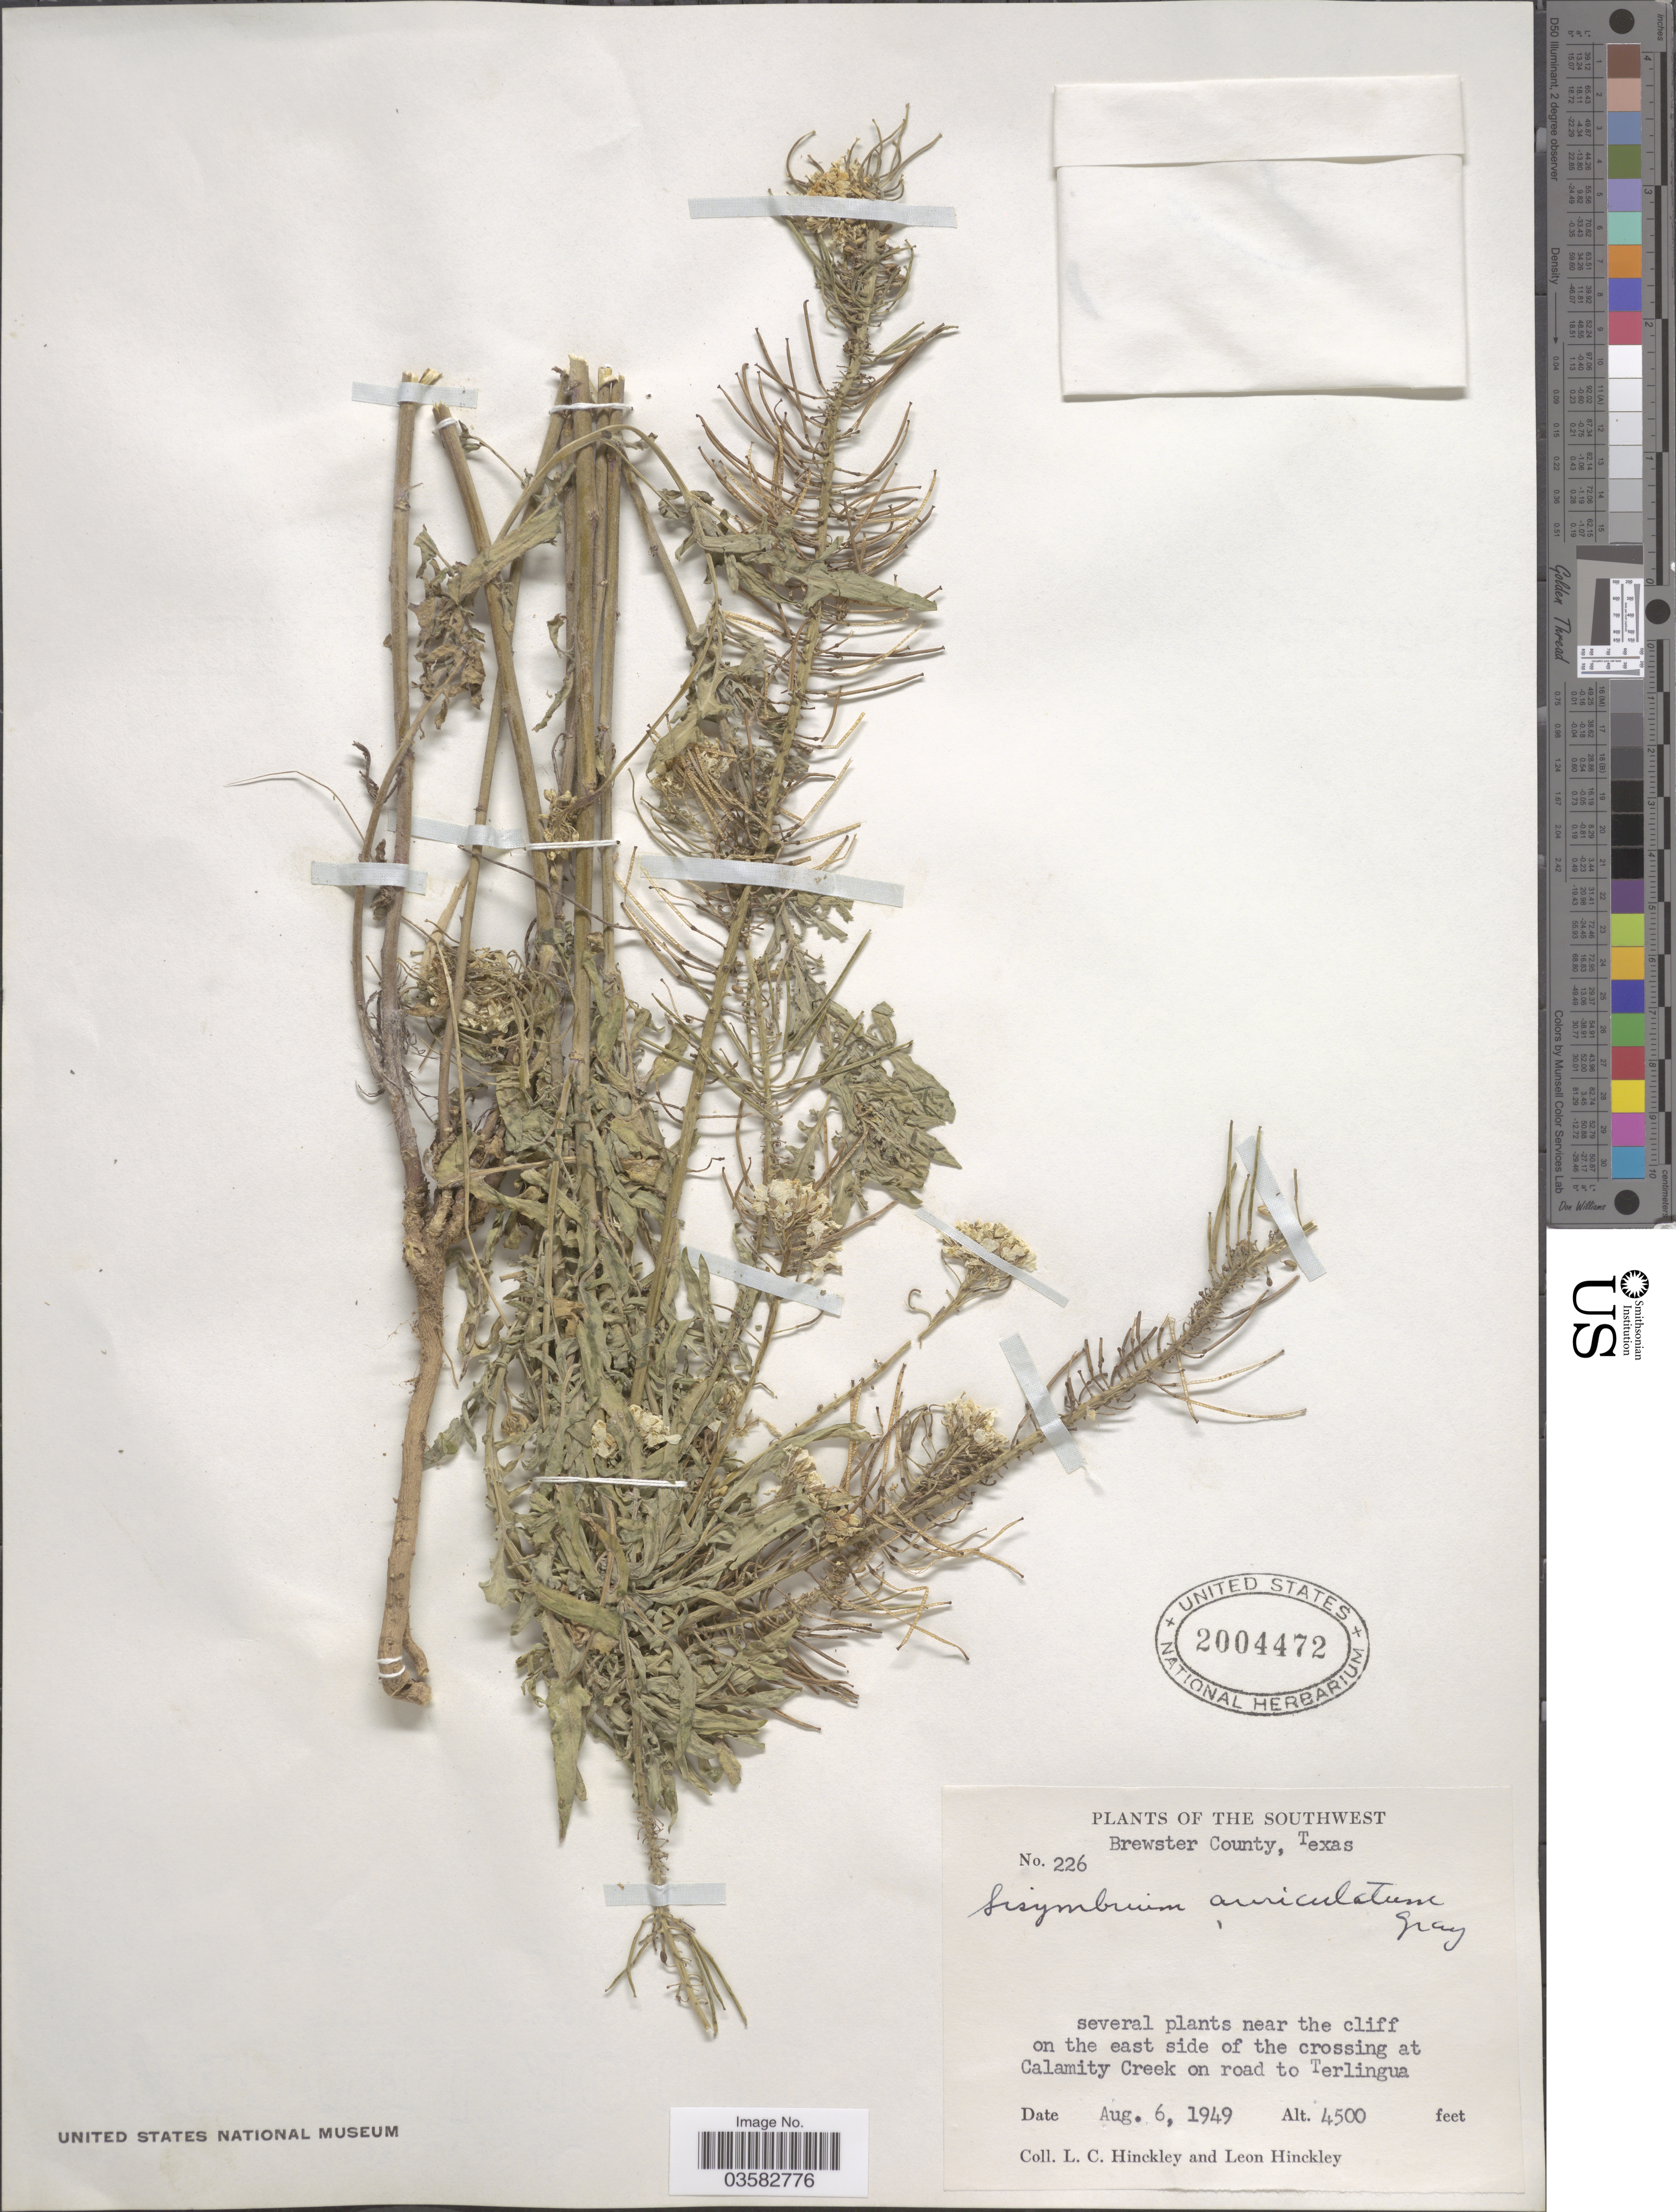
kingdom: Plantae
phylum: Tracheophyta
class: Magnoliopsida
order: Brassicales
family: Brassicaceae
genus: Sisymbrium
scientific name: Sisymbrium auriculatum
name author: A. Gray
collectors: L. Hinckley & L. Hinckley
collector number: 226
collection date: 1949-08-06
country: United States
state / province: Texas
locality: The Southwest. Near the cliff on the east side of the crossing at Calamity Creek on road to Terlingua.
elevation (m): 1372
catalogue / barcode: US 2004472